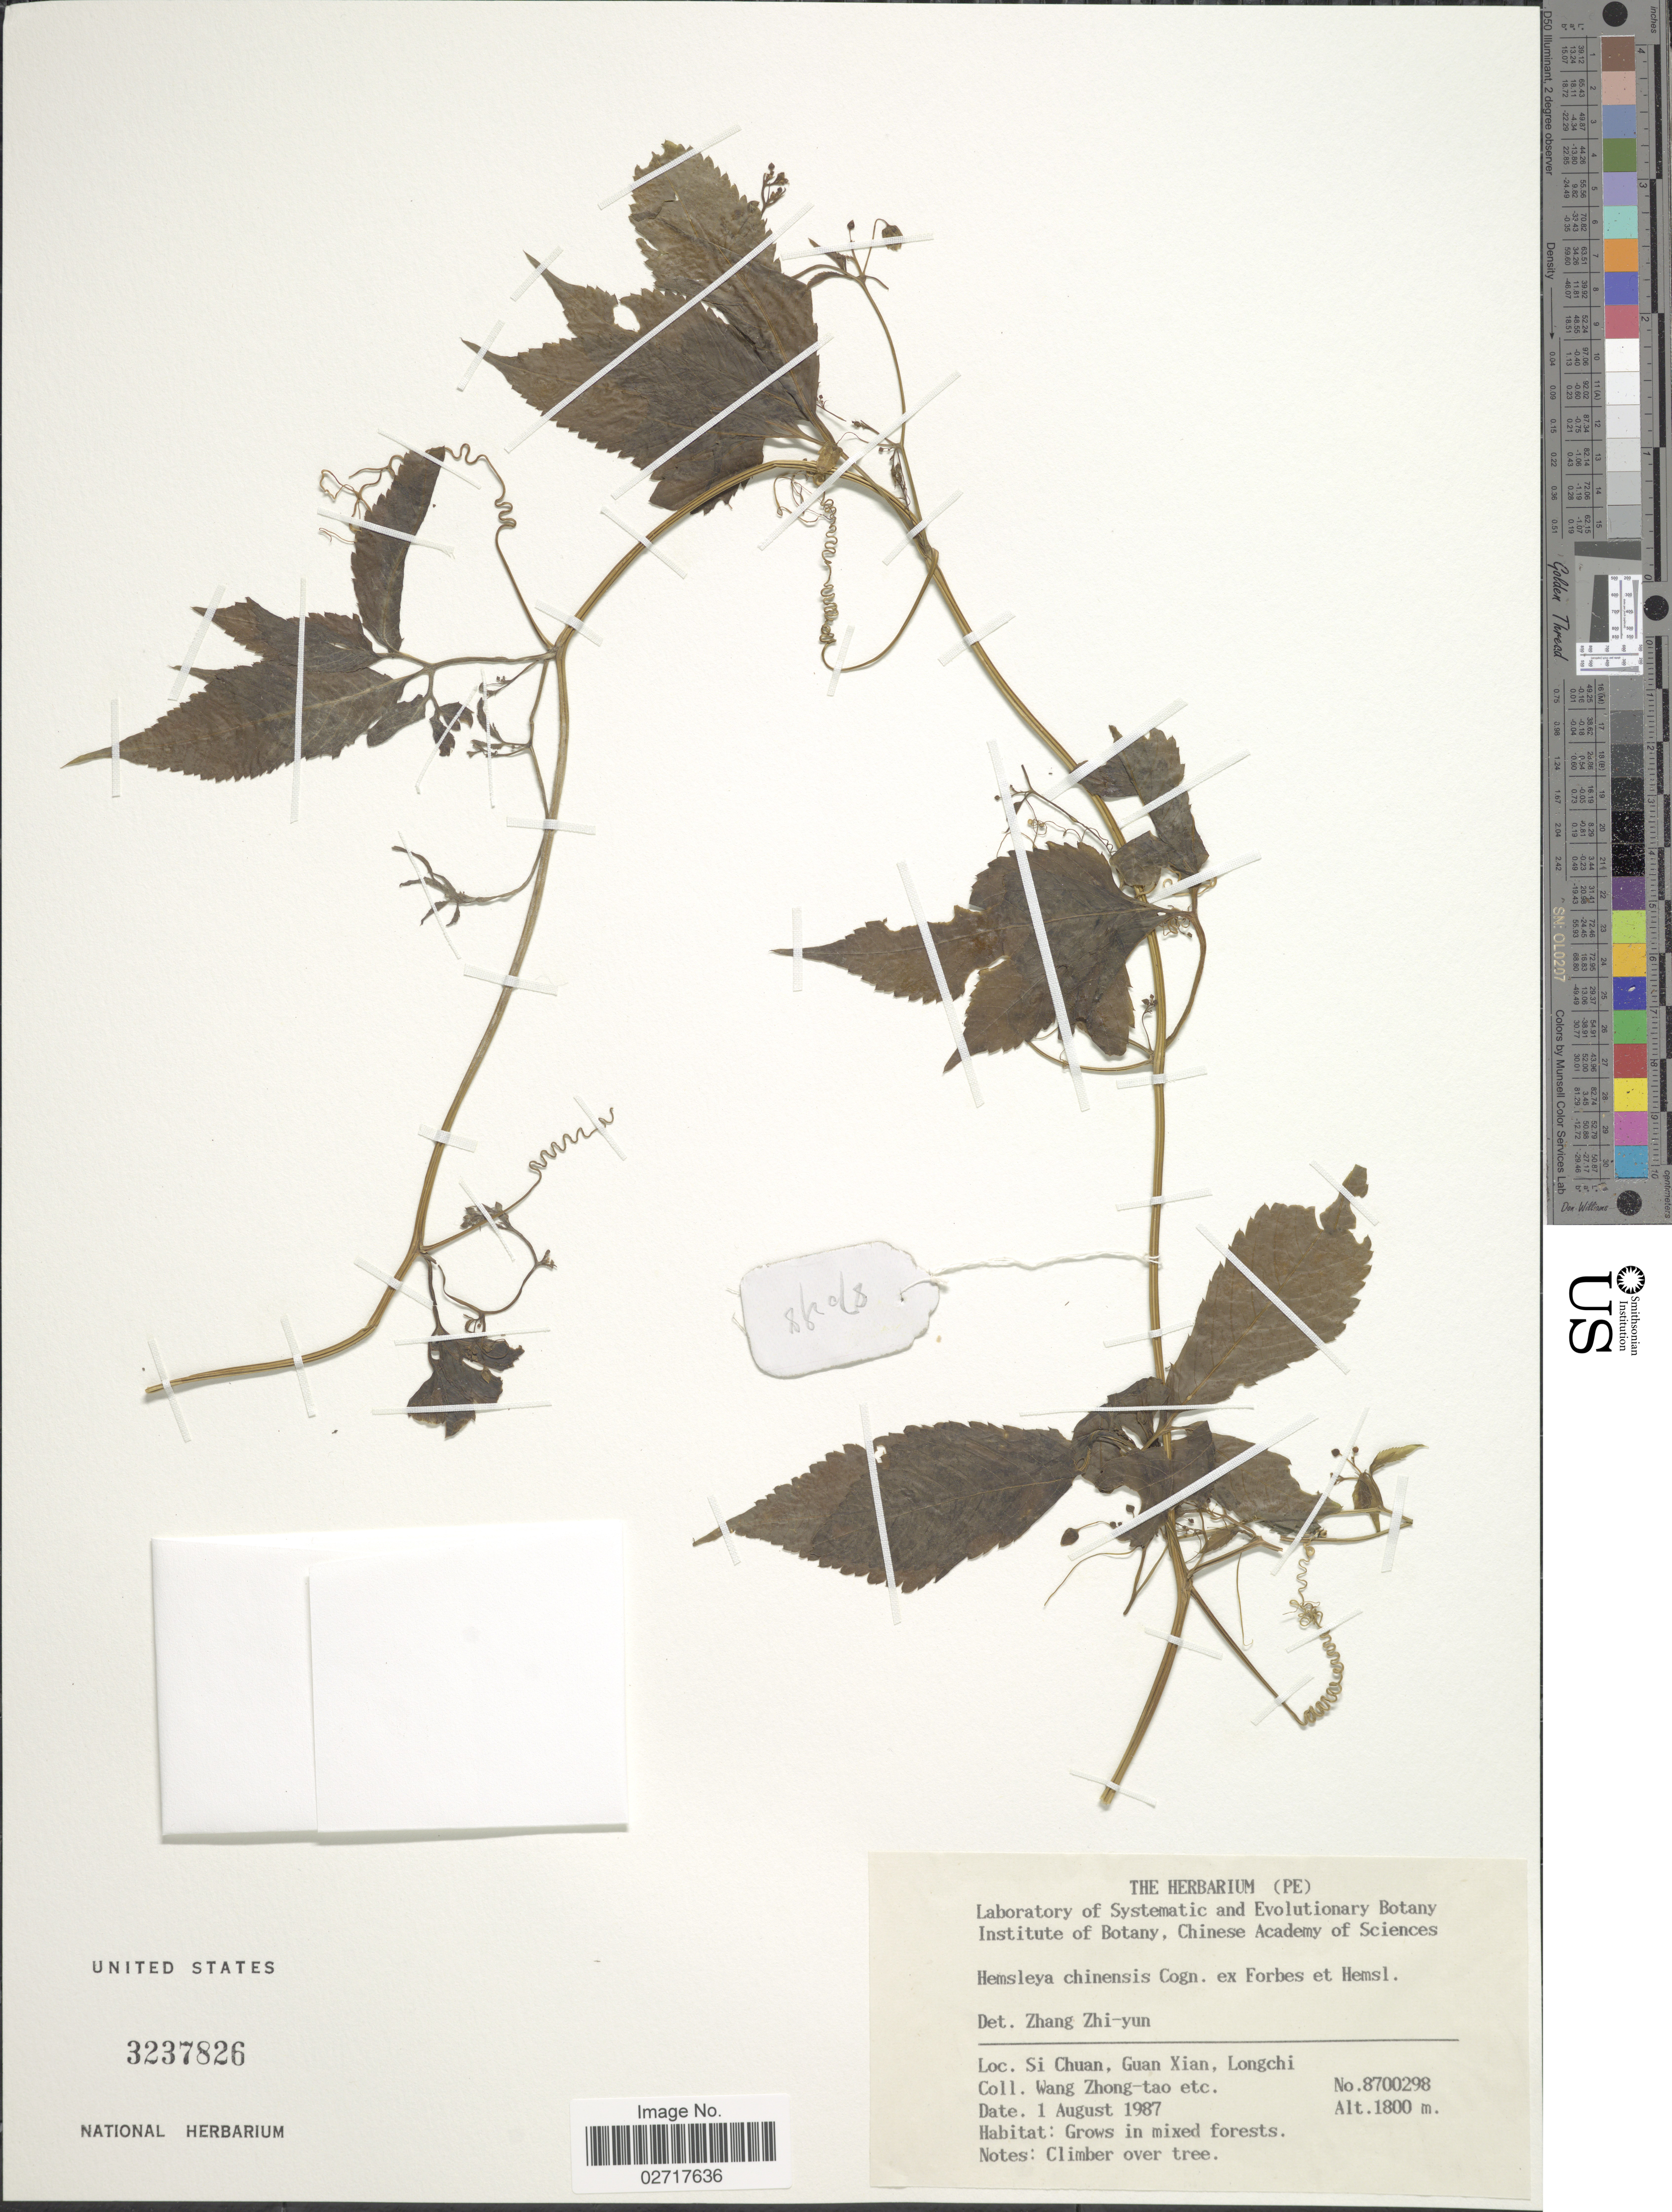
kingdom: Plantae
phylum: Tracheophyta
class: Magnoliopsida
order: Cucurbitales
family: Cucurbitaceae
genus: Hemsleya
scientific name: Hemsleya chinensis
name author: Cogn.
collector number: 8700298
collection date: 1987-08-01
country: China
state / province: Sichuan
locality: Si Chuan, Guan Xian, Longchi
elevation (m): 1800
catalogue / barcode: US 3237826